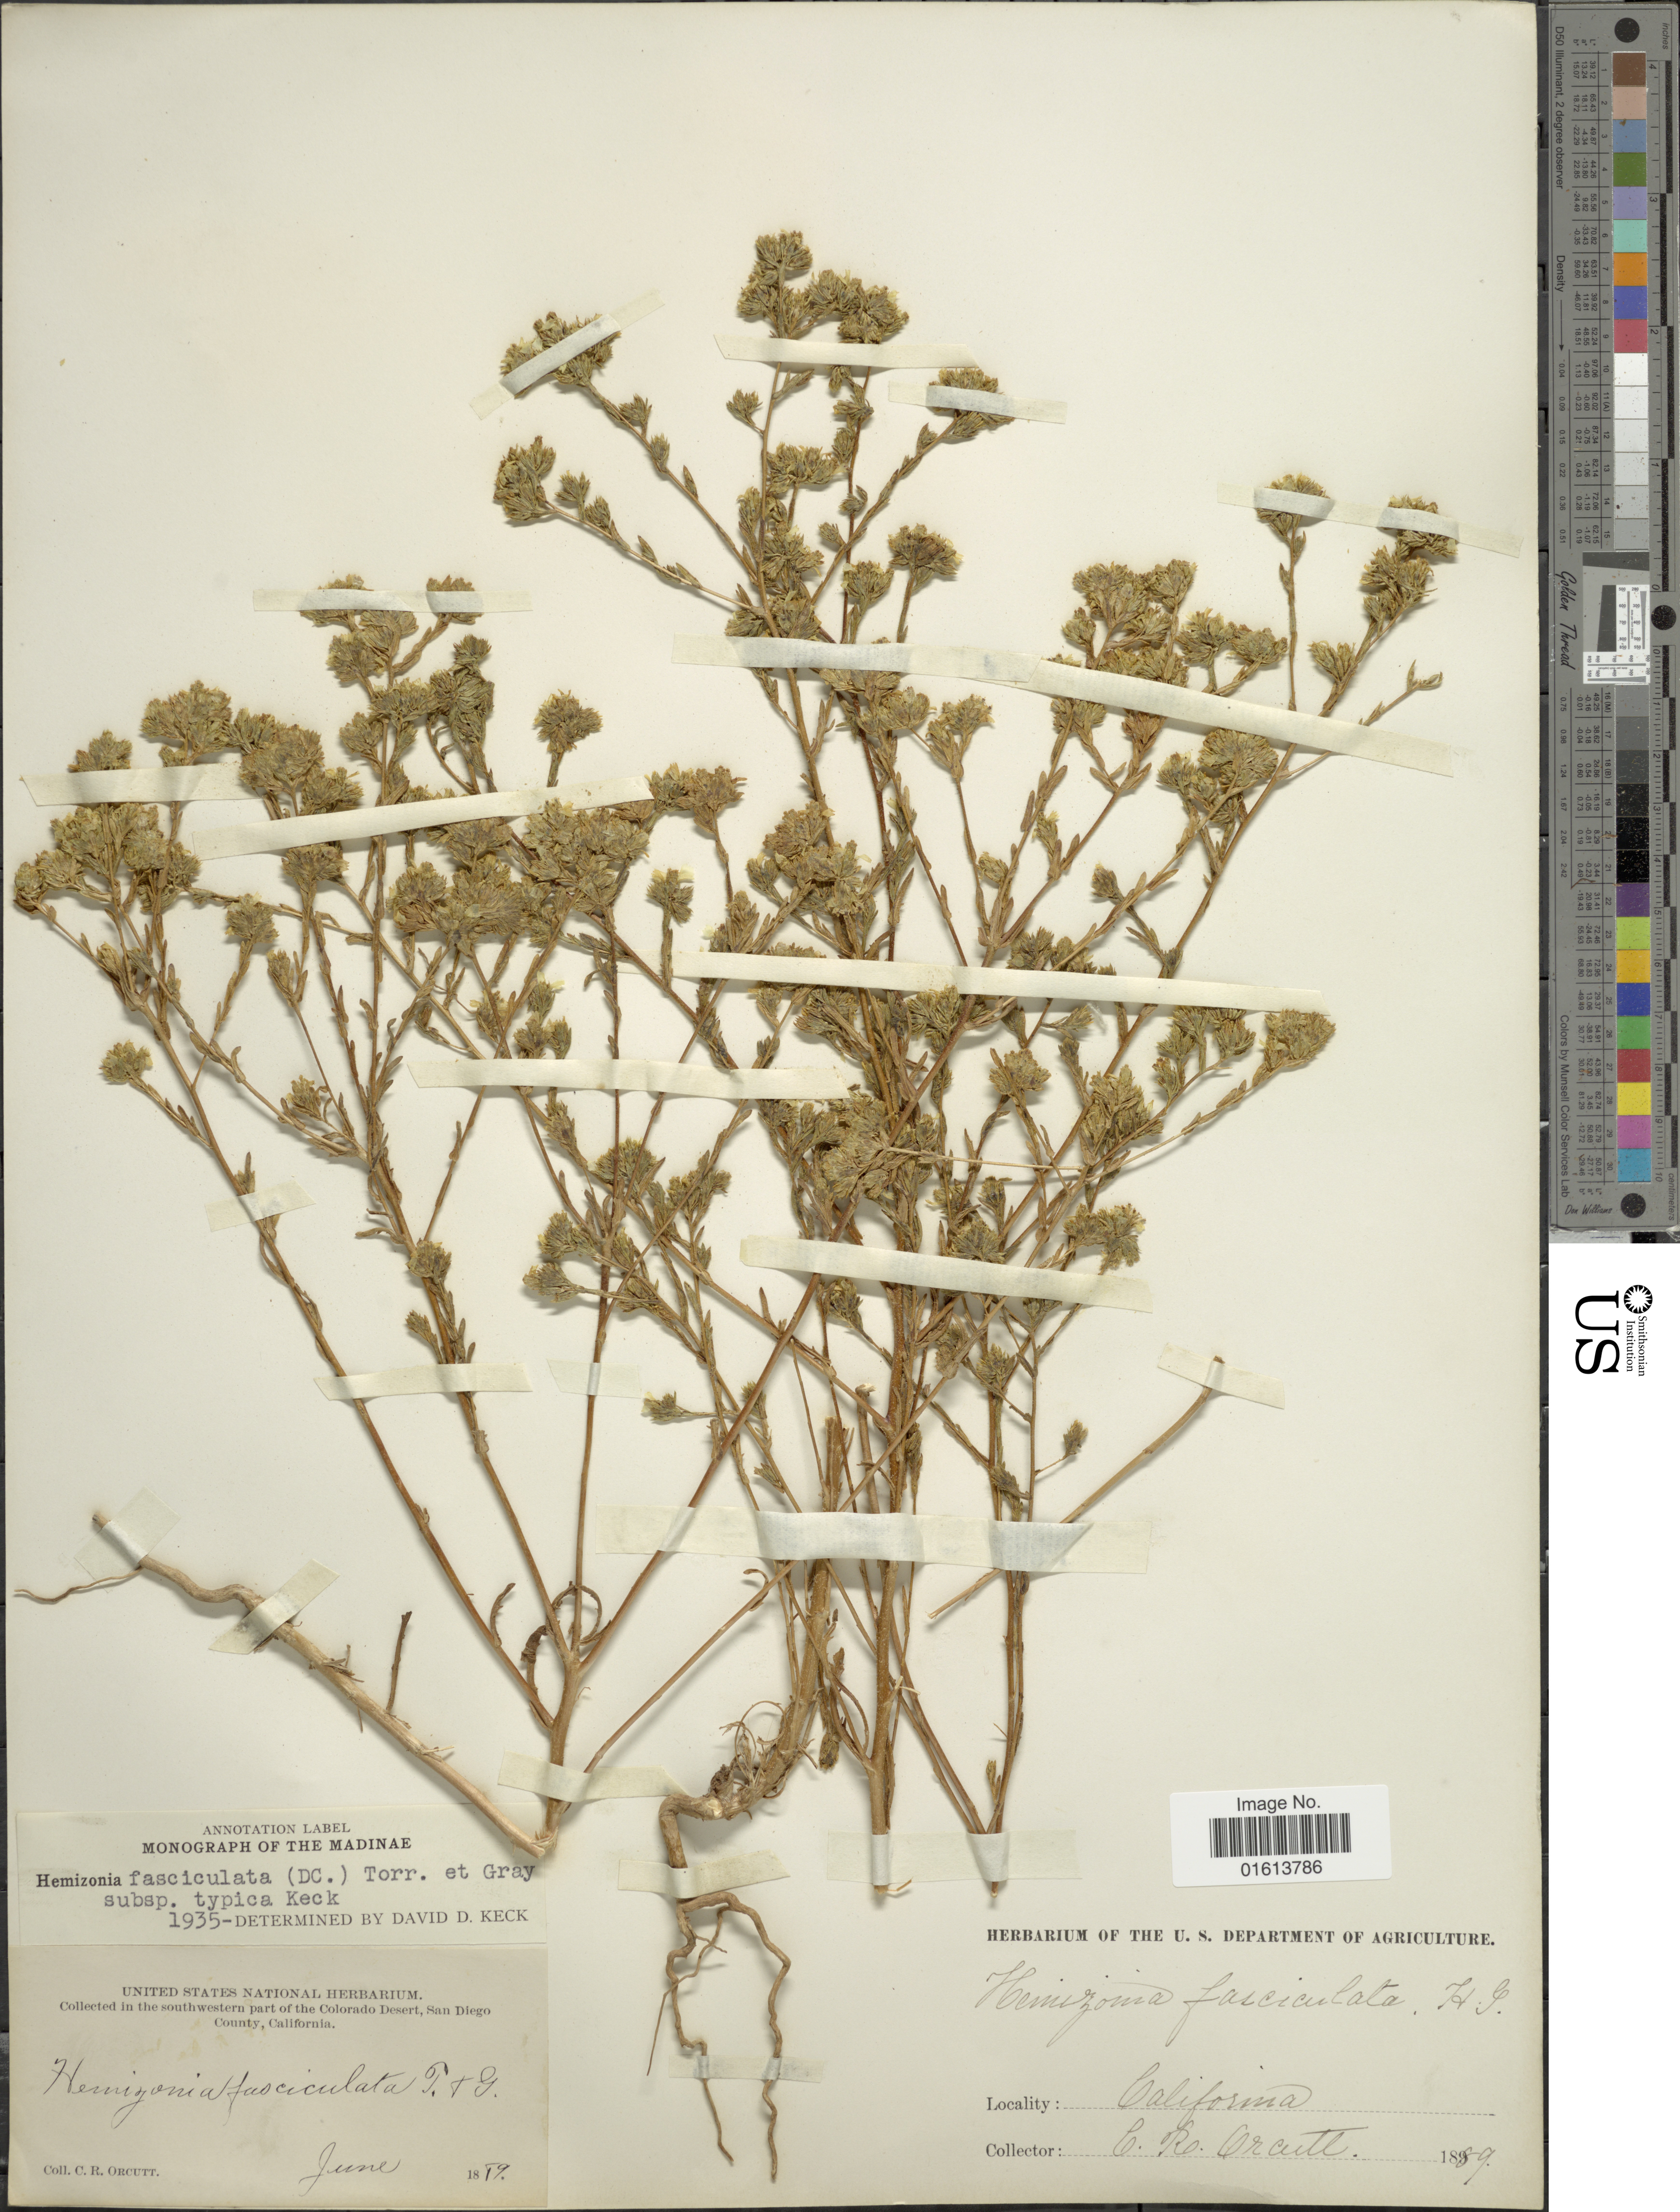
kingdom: Plantae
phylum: Tracheophyta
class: Magnoliopsida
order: Asterales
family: Asteraceae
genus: Deinandra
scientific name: Deinandra fasciculata subsp. fasciculata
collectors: C. R. Orcutt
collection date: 1819-06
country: United States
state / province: California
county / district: San Diego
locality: California. southwestern part of the Colorado Desert, San Diego County